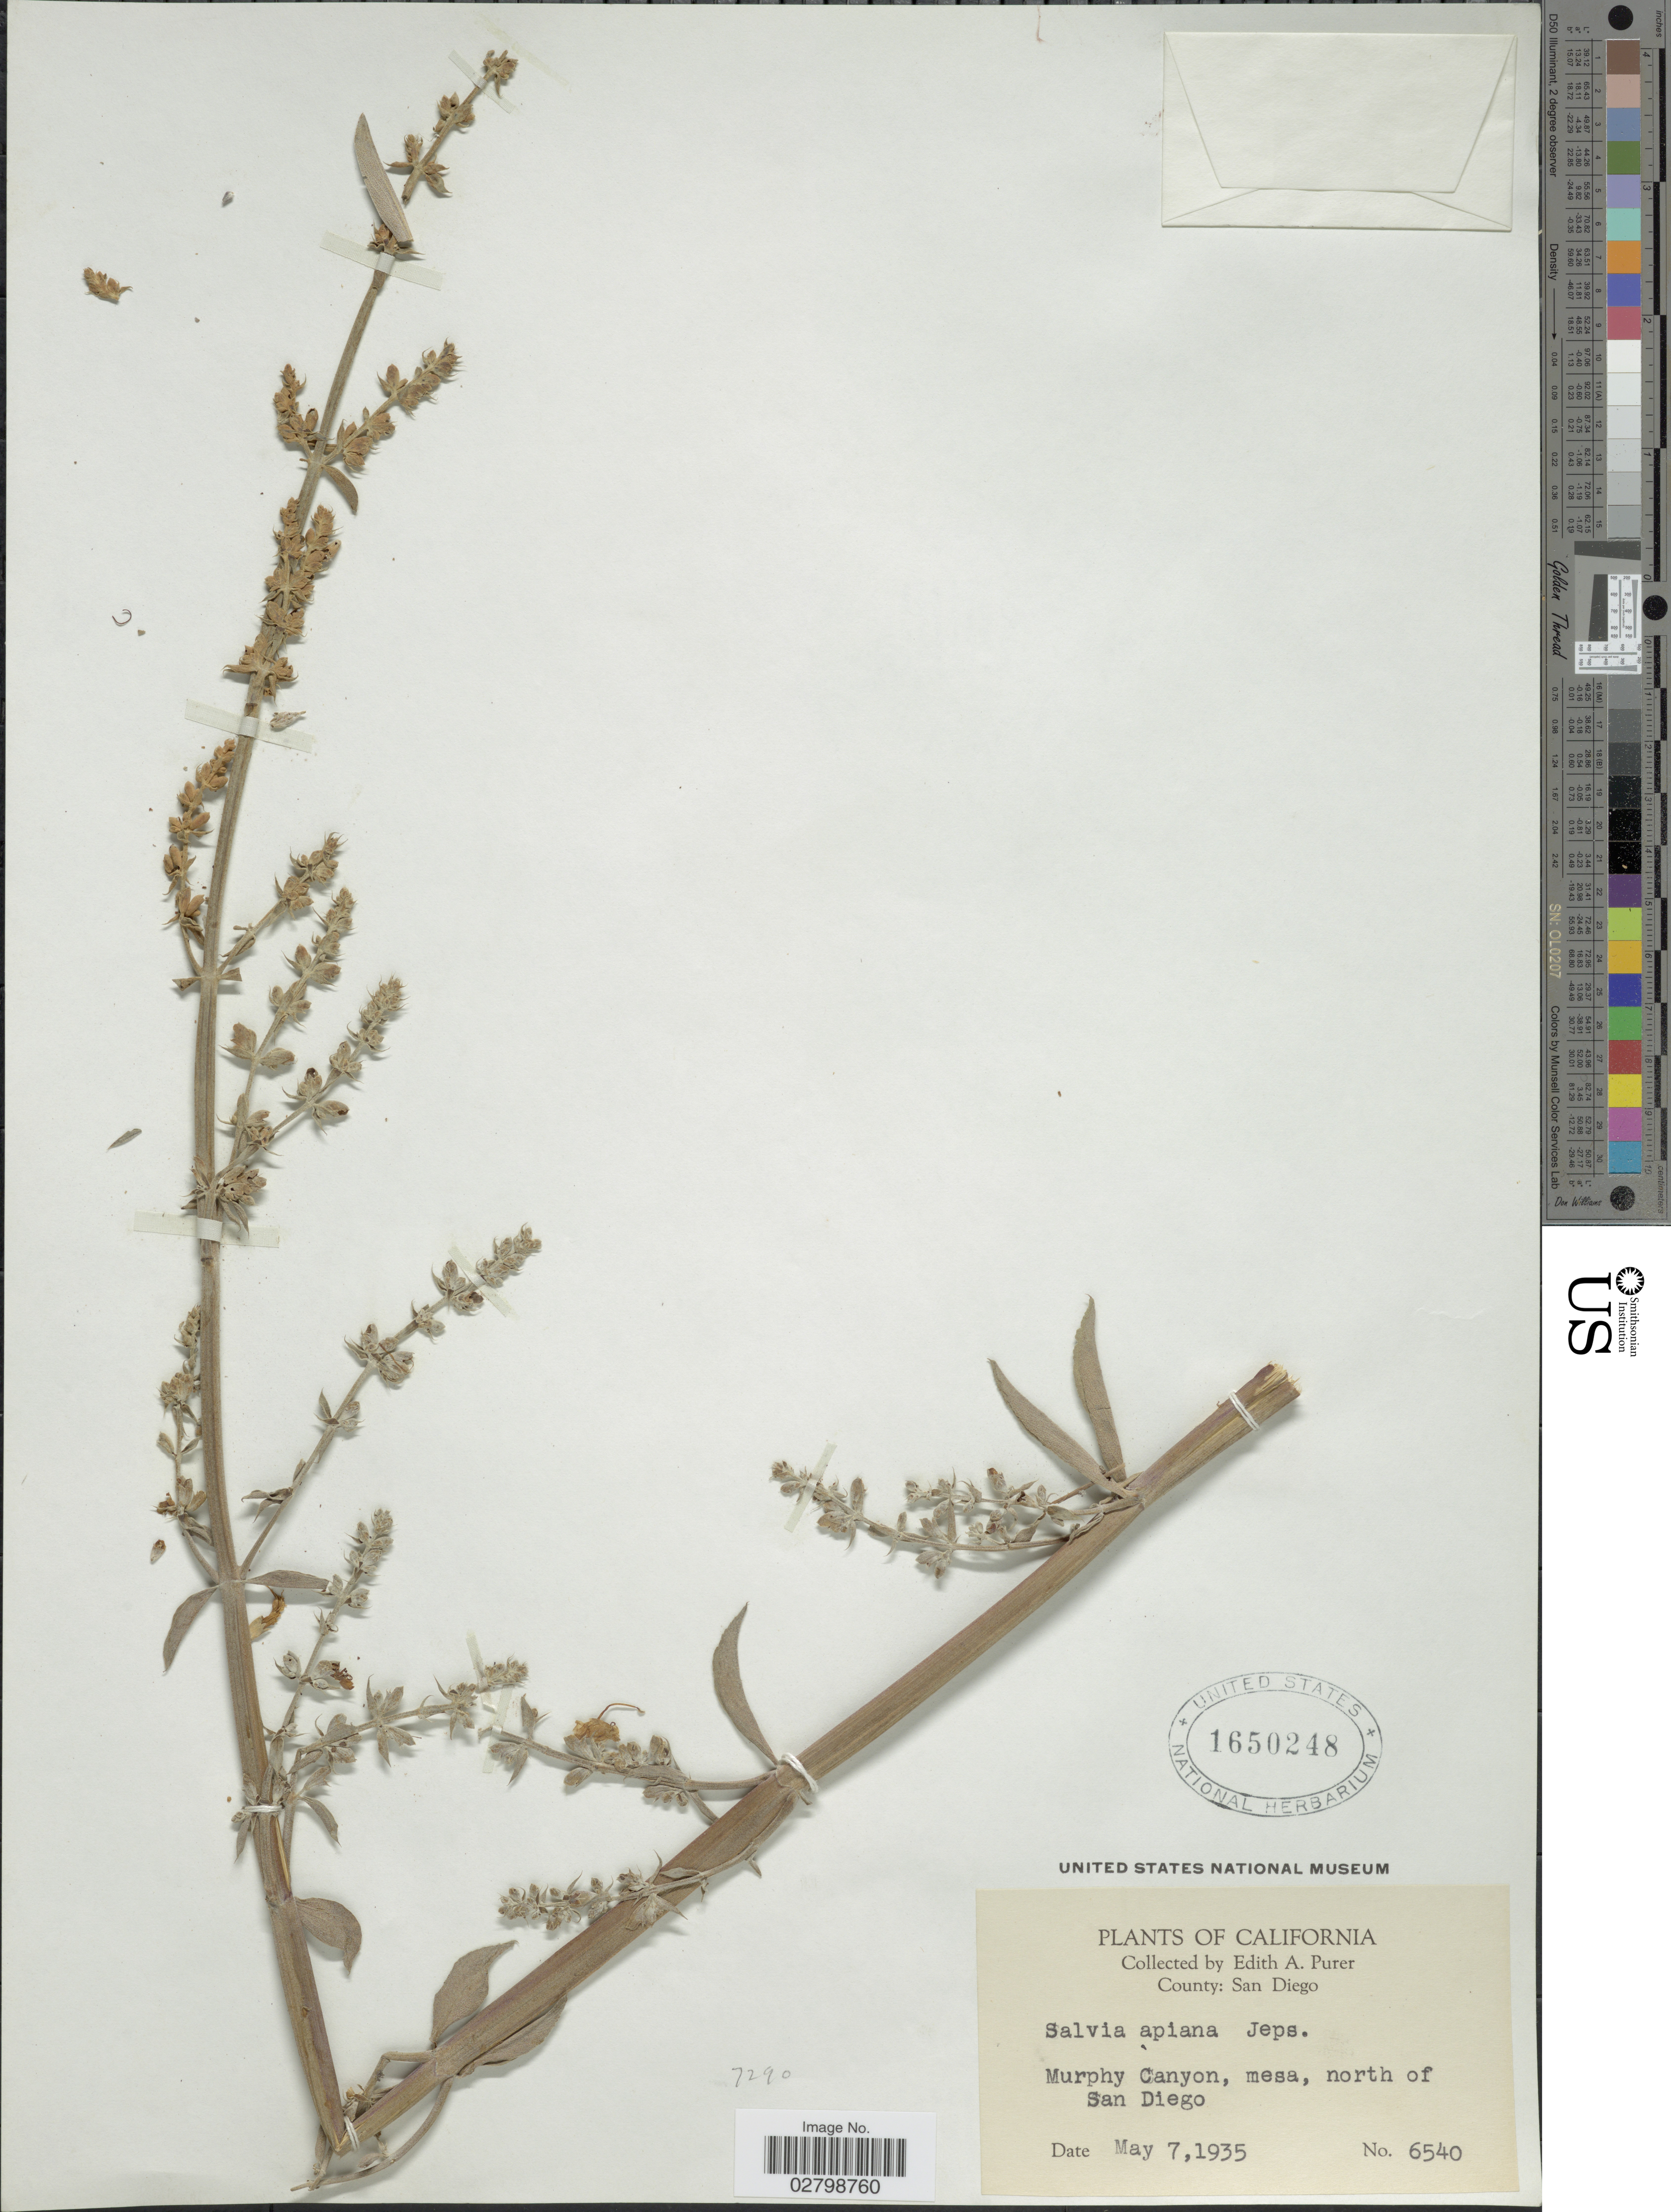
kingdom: Plantae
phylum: Tracheophyta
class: Magnoliopsida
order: Lamiales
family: Lamiaceae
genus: Salvia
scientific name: Salvia apiana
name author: Jeps.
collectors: E. Purer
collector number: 6540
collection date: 1935-05-07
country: United States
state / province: California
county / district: San Diego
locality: County: San Diego, Murphy Canyon, mesa, north of San Diego.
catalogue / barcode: US 1650248